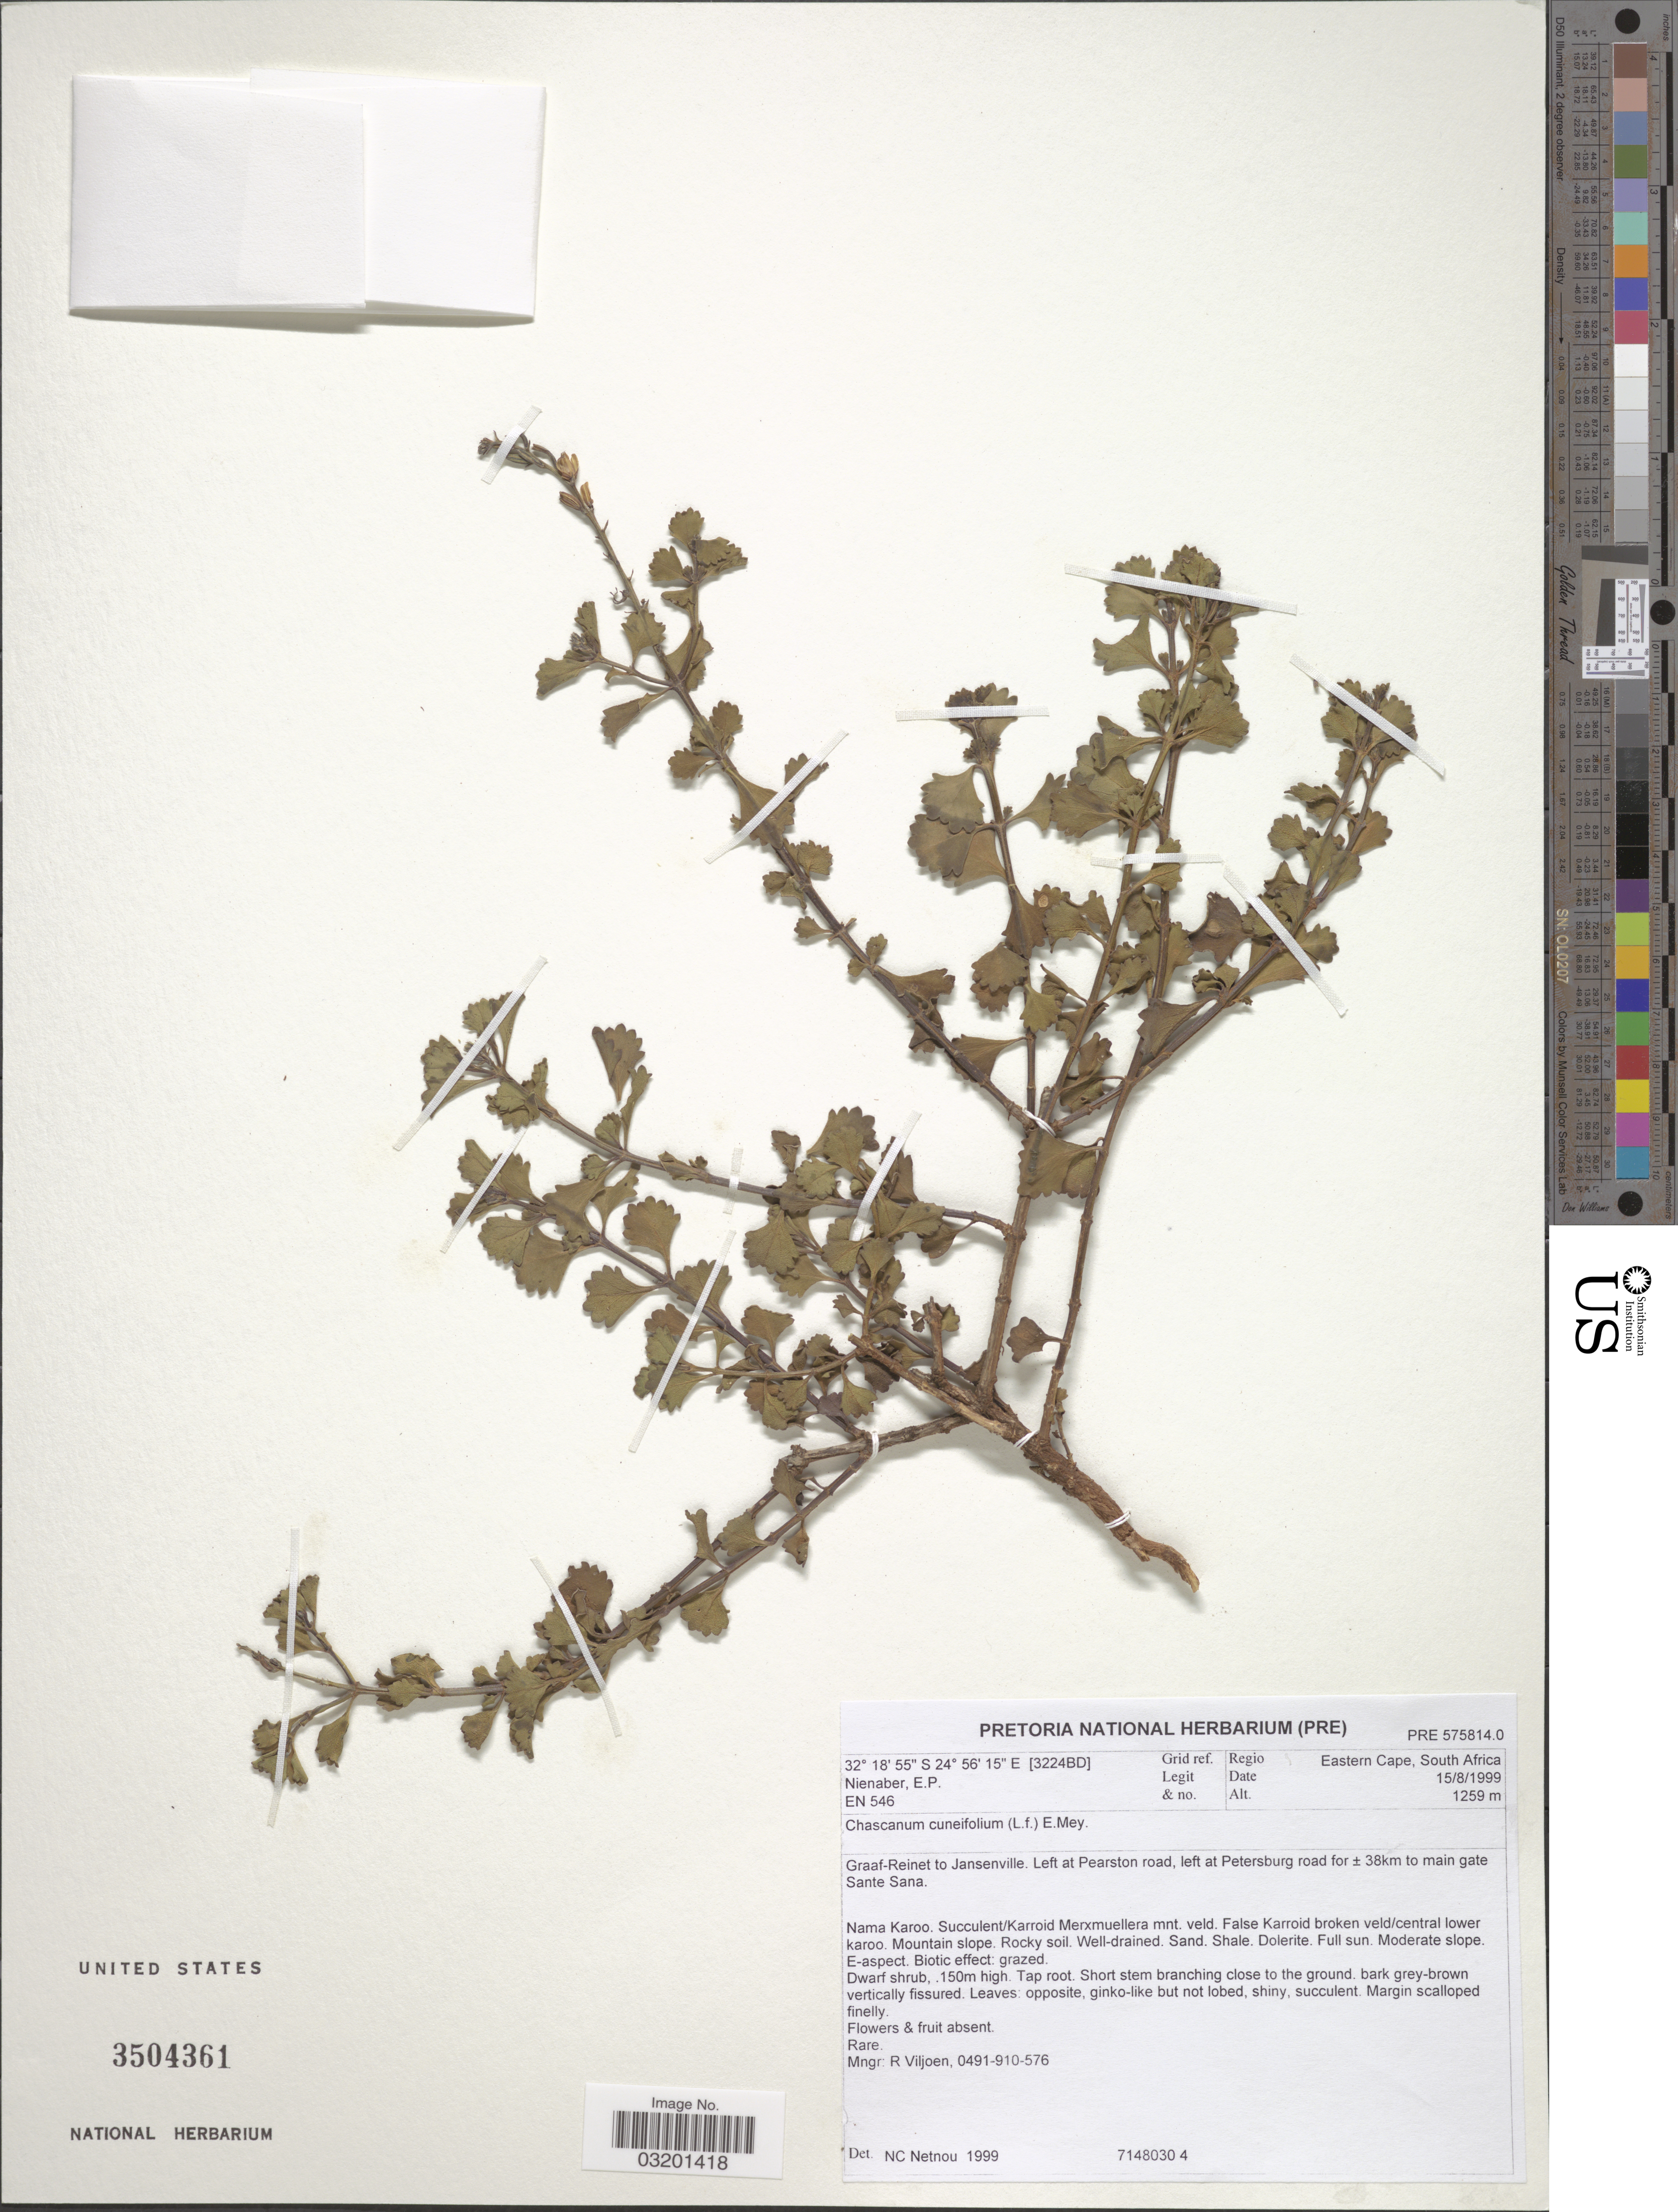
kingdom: Plantae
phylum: Tracheophyta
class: Magnoliopsida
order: Lamiales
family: Verbenaceae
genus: Chascanum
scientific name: Chascanum cuneifolium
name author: (L. f.) E. Mey.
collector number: EN546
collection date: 1999-08-15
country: South Africa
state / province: Eastern Cape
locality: [3224BD] Grid ref., Regio Eastern Cape, South Africa, Graaf-Reinet to Jansenville. Left at Pearston road, left at Petersburg road for ± 38km to main gate Sante Sana.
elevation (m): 1259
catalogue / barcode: US 3504361